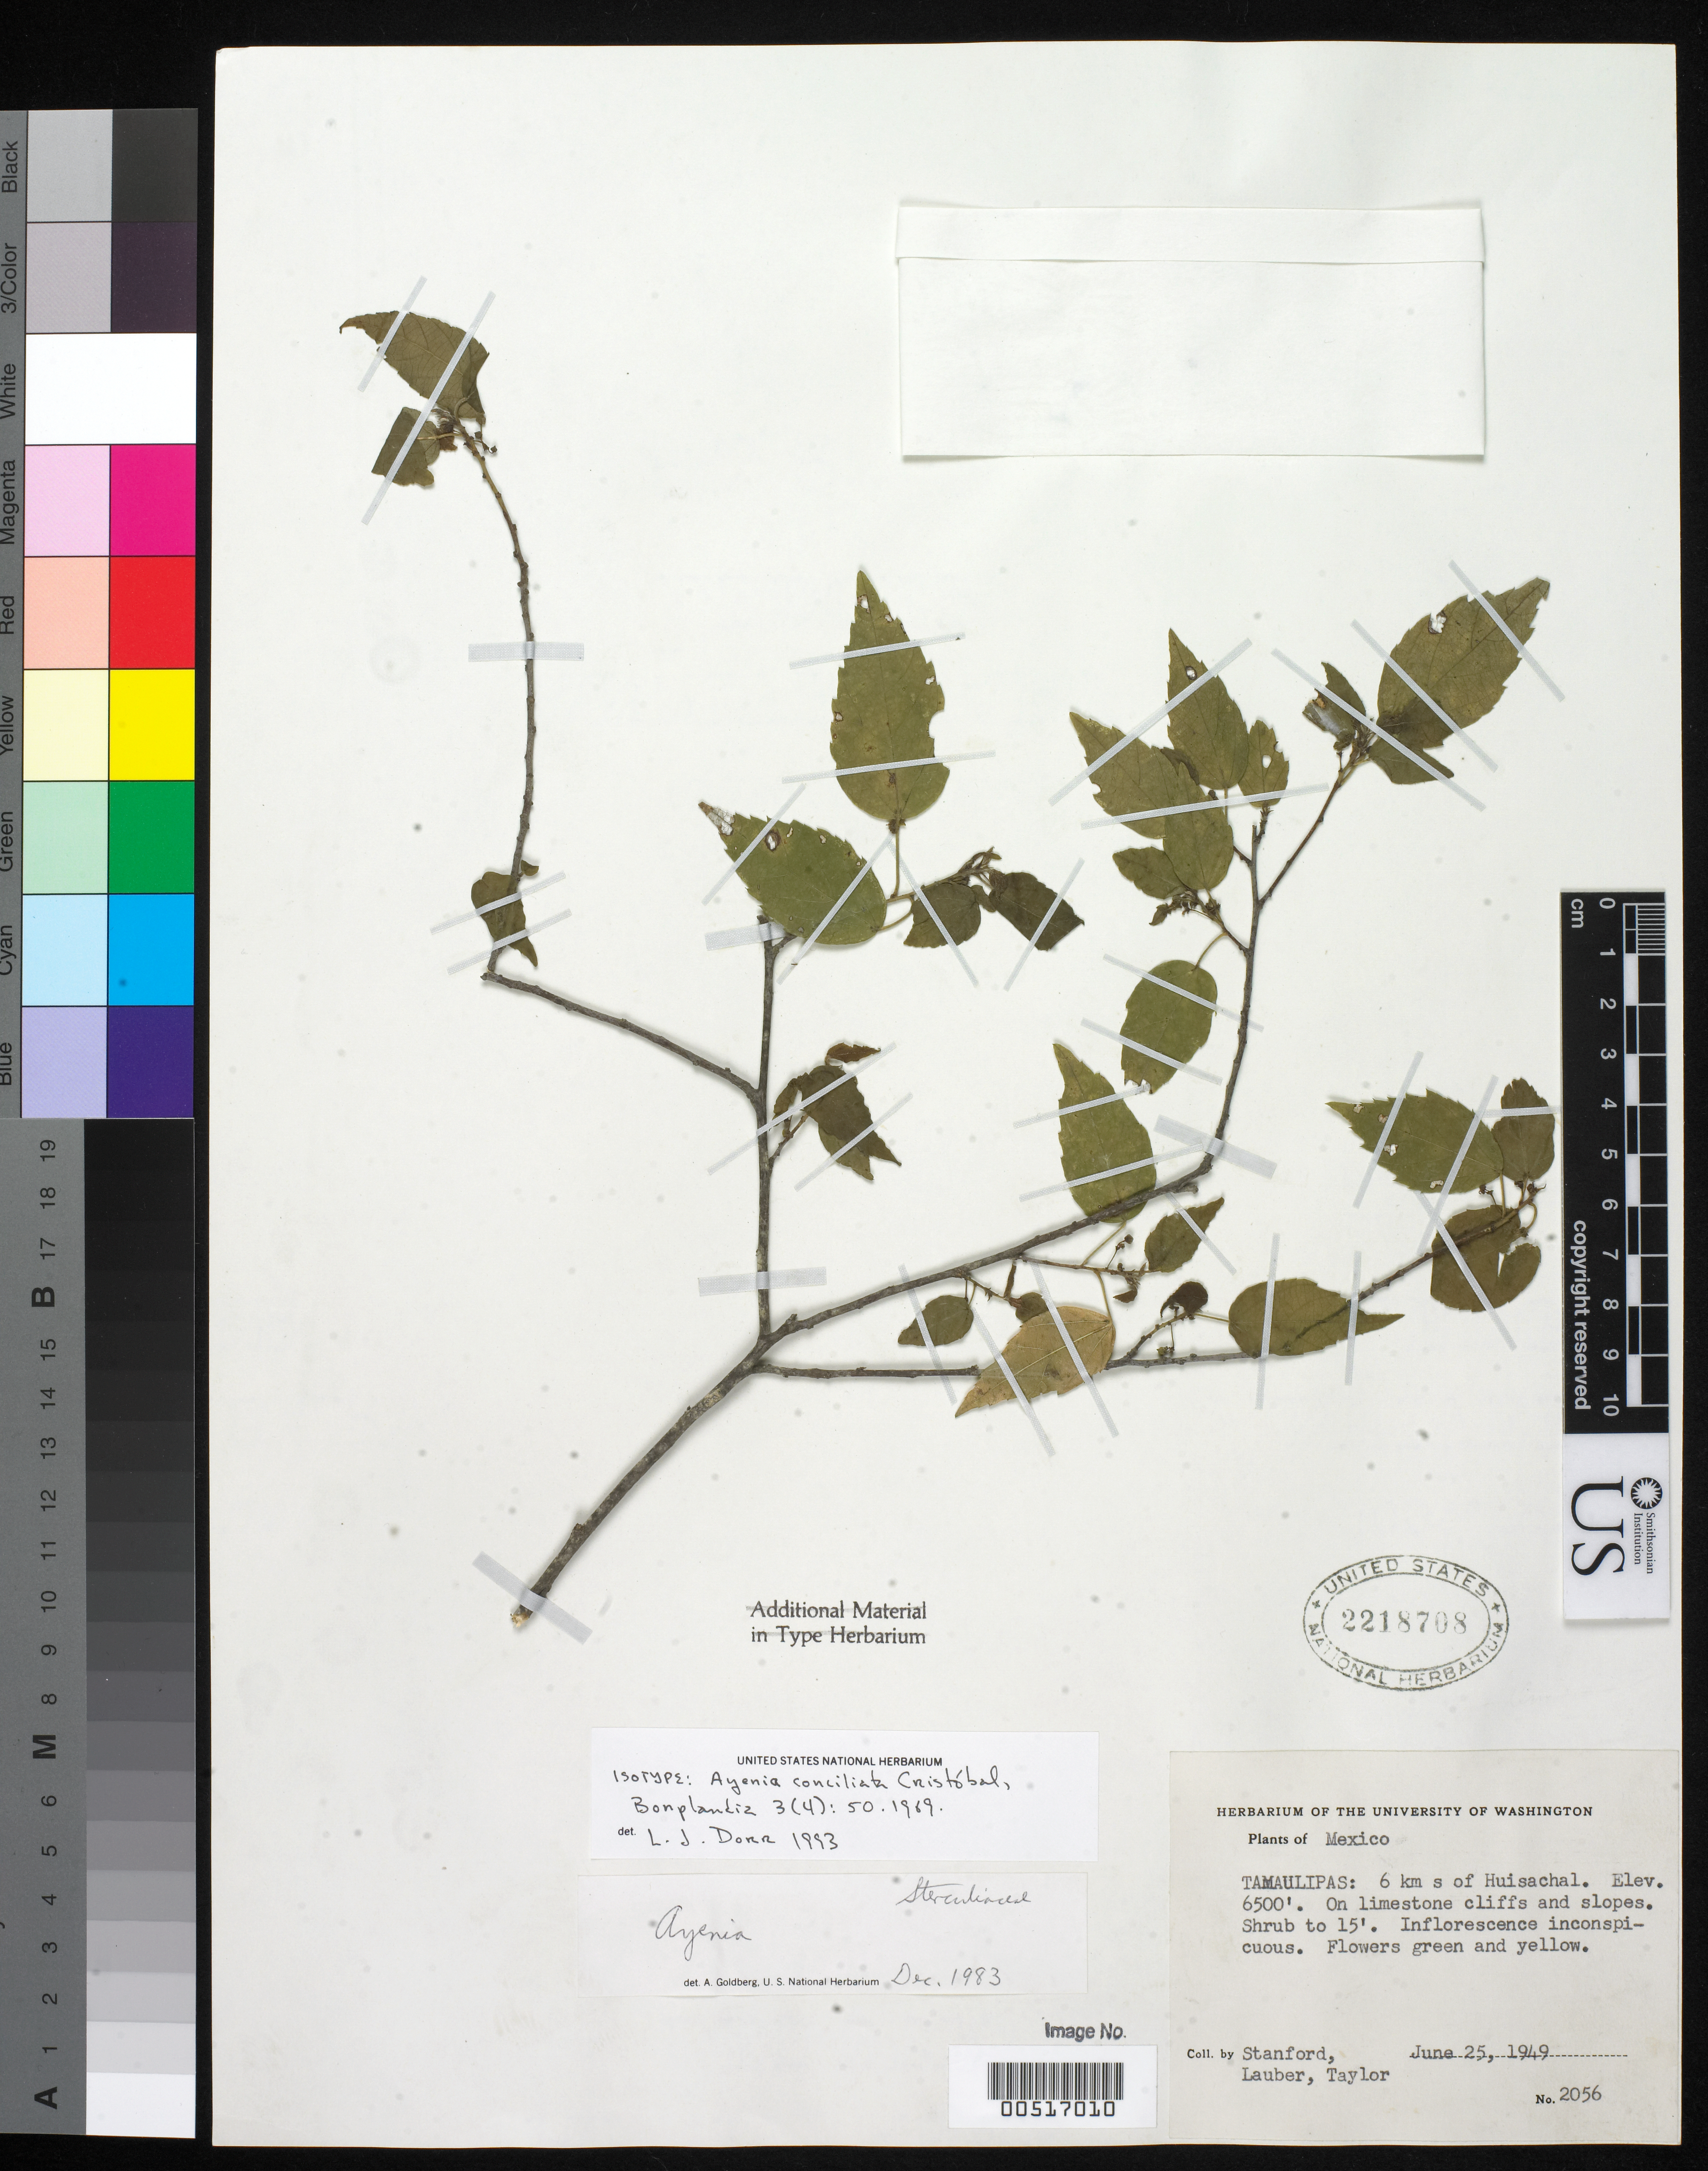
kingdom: Plantae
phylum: Tracheophyta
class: Magnoliopsida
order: Malvales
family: Malvaceae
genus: Ayenia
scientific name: Ayenia conciliata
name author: Cristóbal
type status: Isotype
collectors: L. R. Stanford, Lauber, -- & -- Taylor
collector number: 2056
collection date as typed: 25 Jun 1949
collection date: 1949-06-25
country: Mexico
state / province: Tamaulipas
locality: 6 km S of Huisachal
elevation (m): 1981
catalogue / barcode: US 2218708